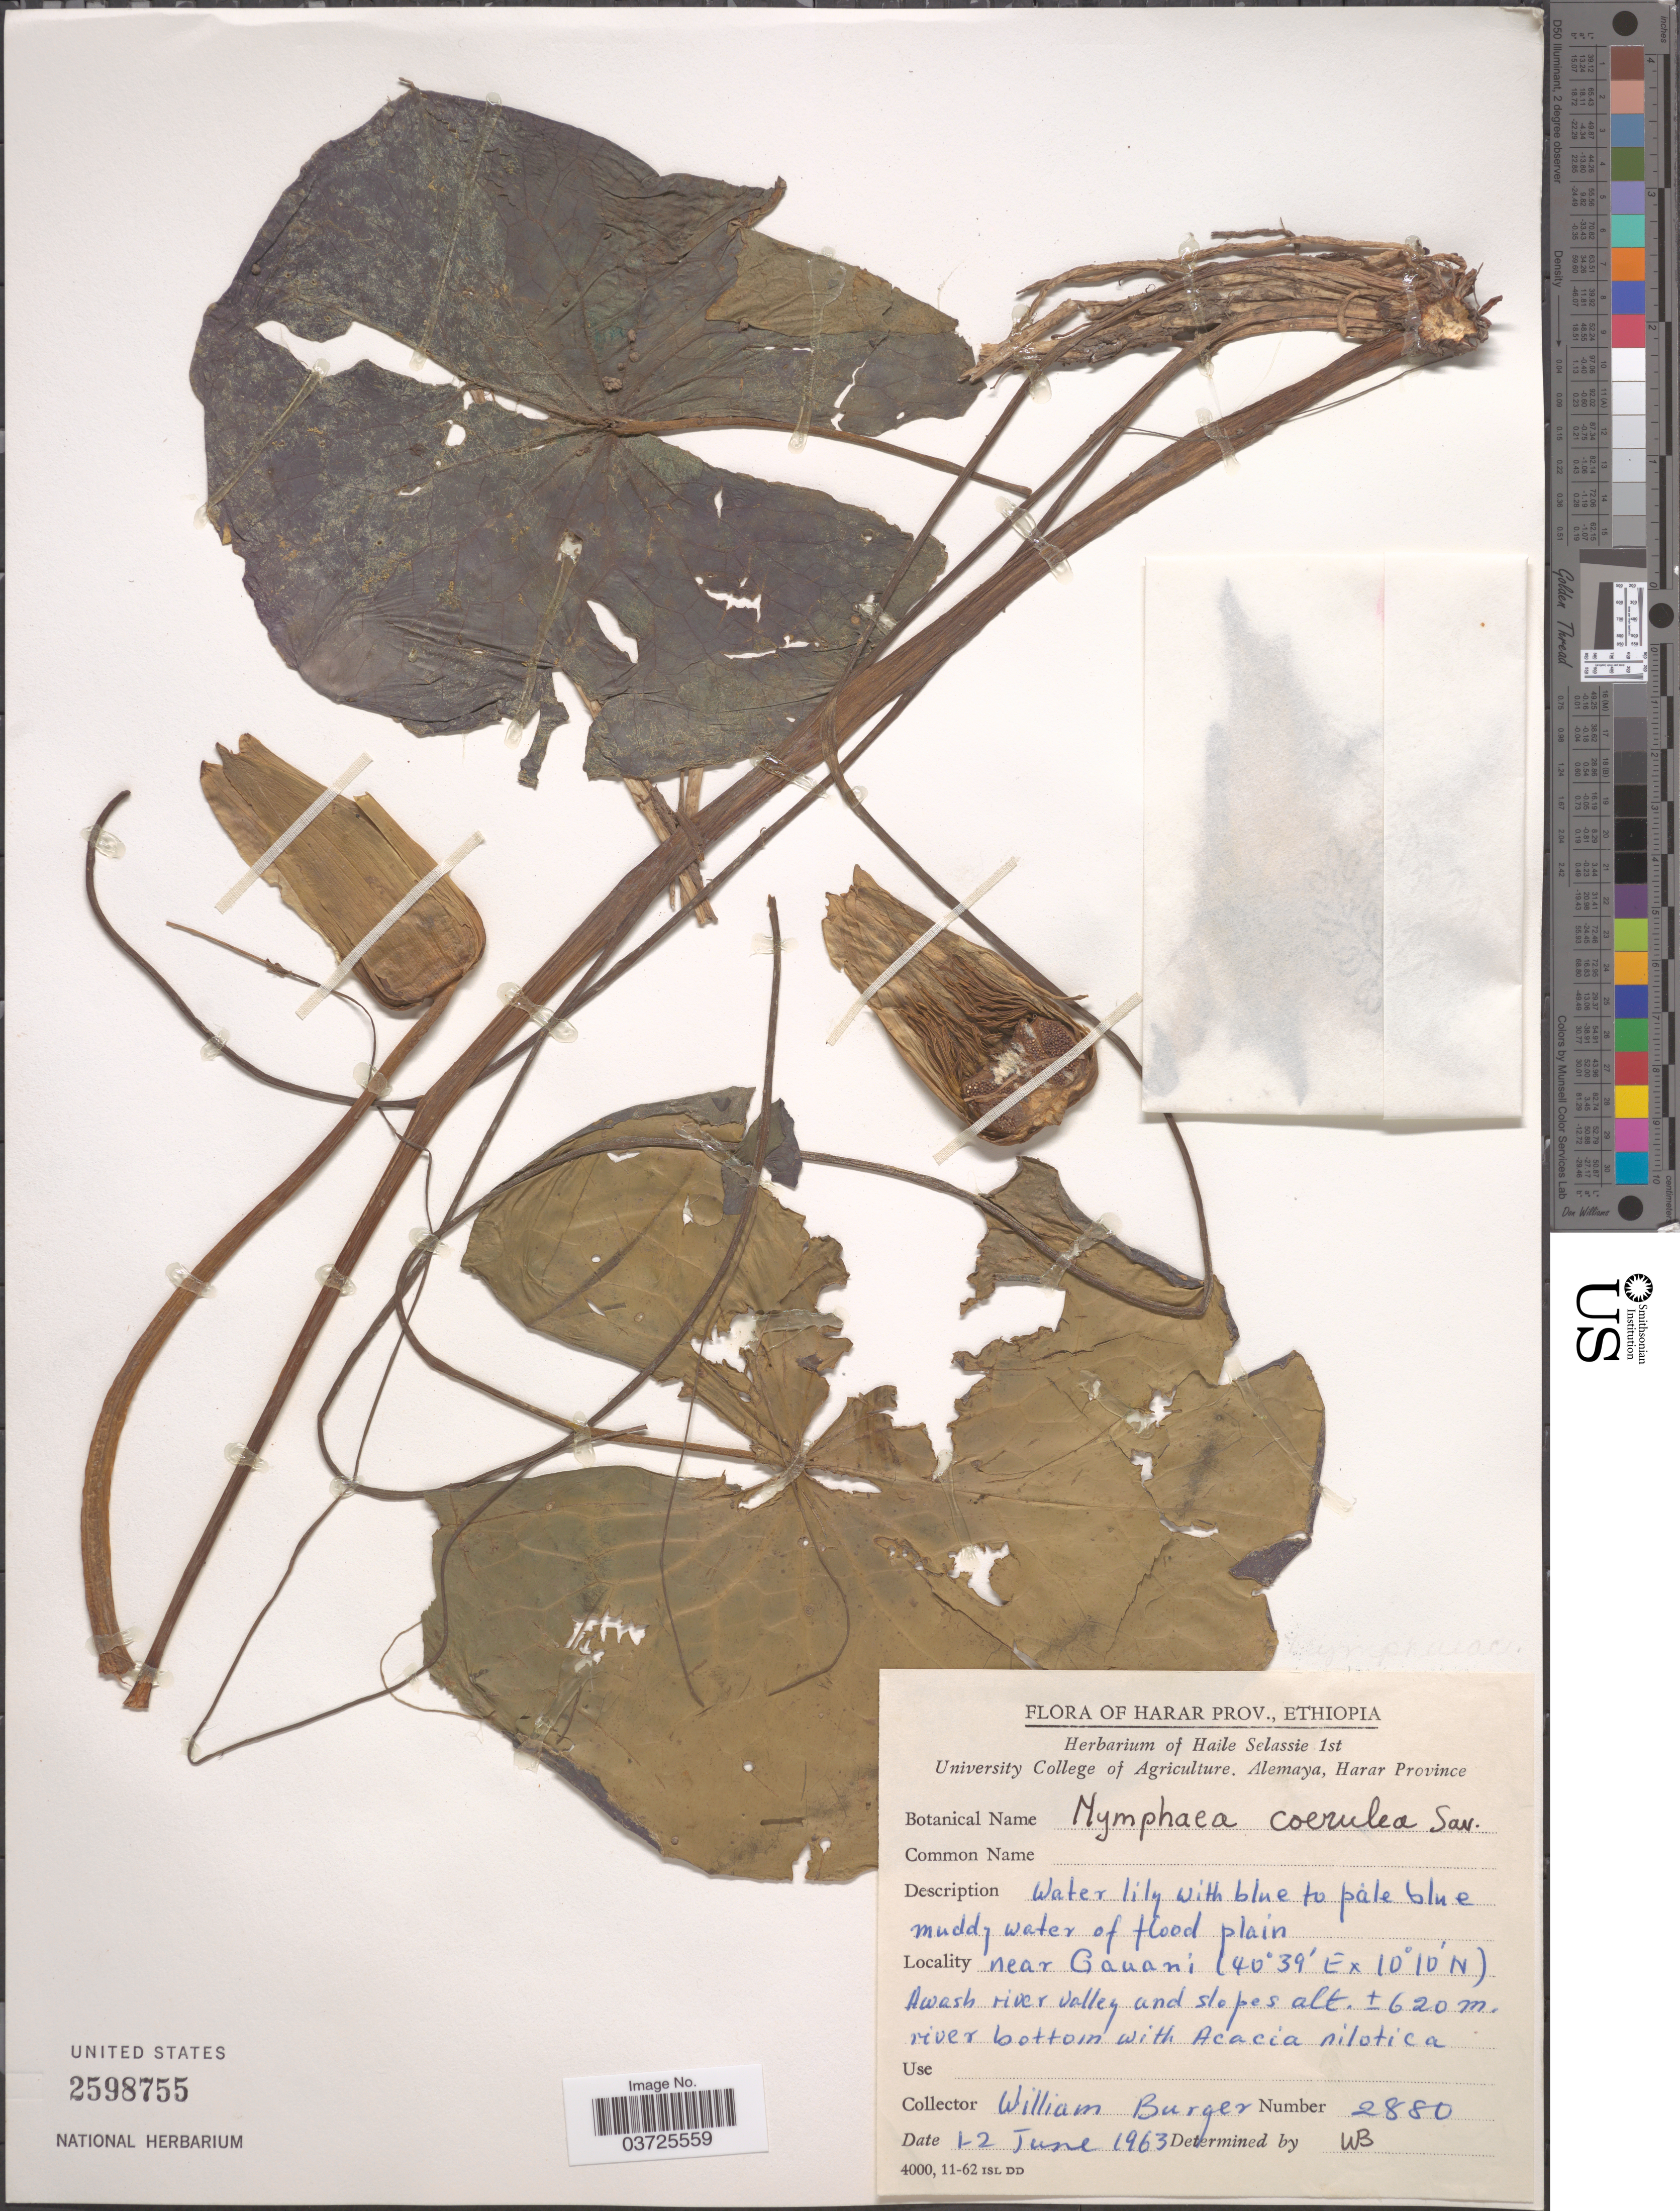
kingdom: Plantae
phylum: Tracheophyta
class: Magnoliopsida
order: Nymphaeales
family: Nymphaeaceae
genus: Nymphaea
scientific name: Nymphaea caerulea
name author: Savigny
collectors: W. Burger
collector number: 2880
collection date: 1963-06-01/1963-06-02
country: Ethiopia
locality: Harar Prov., Near Gauani, Awash river valley and slopes.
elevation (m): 620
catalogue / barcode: US 2598755